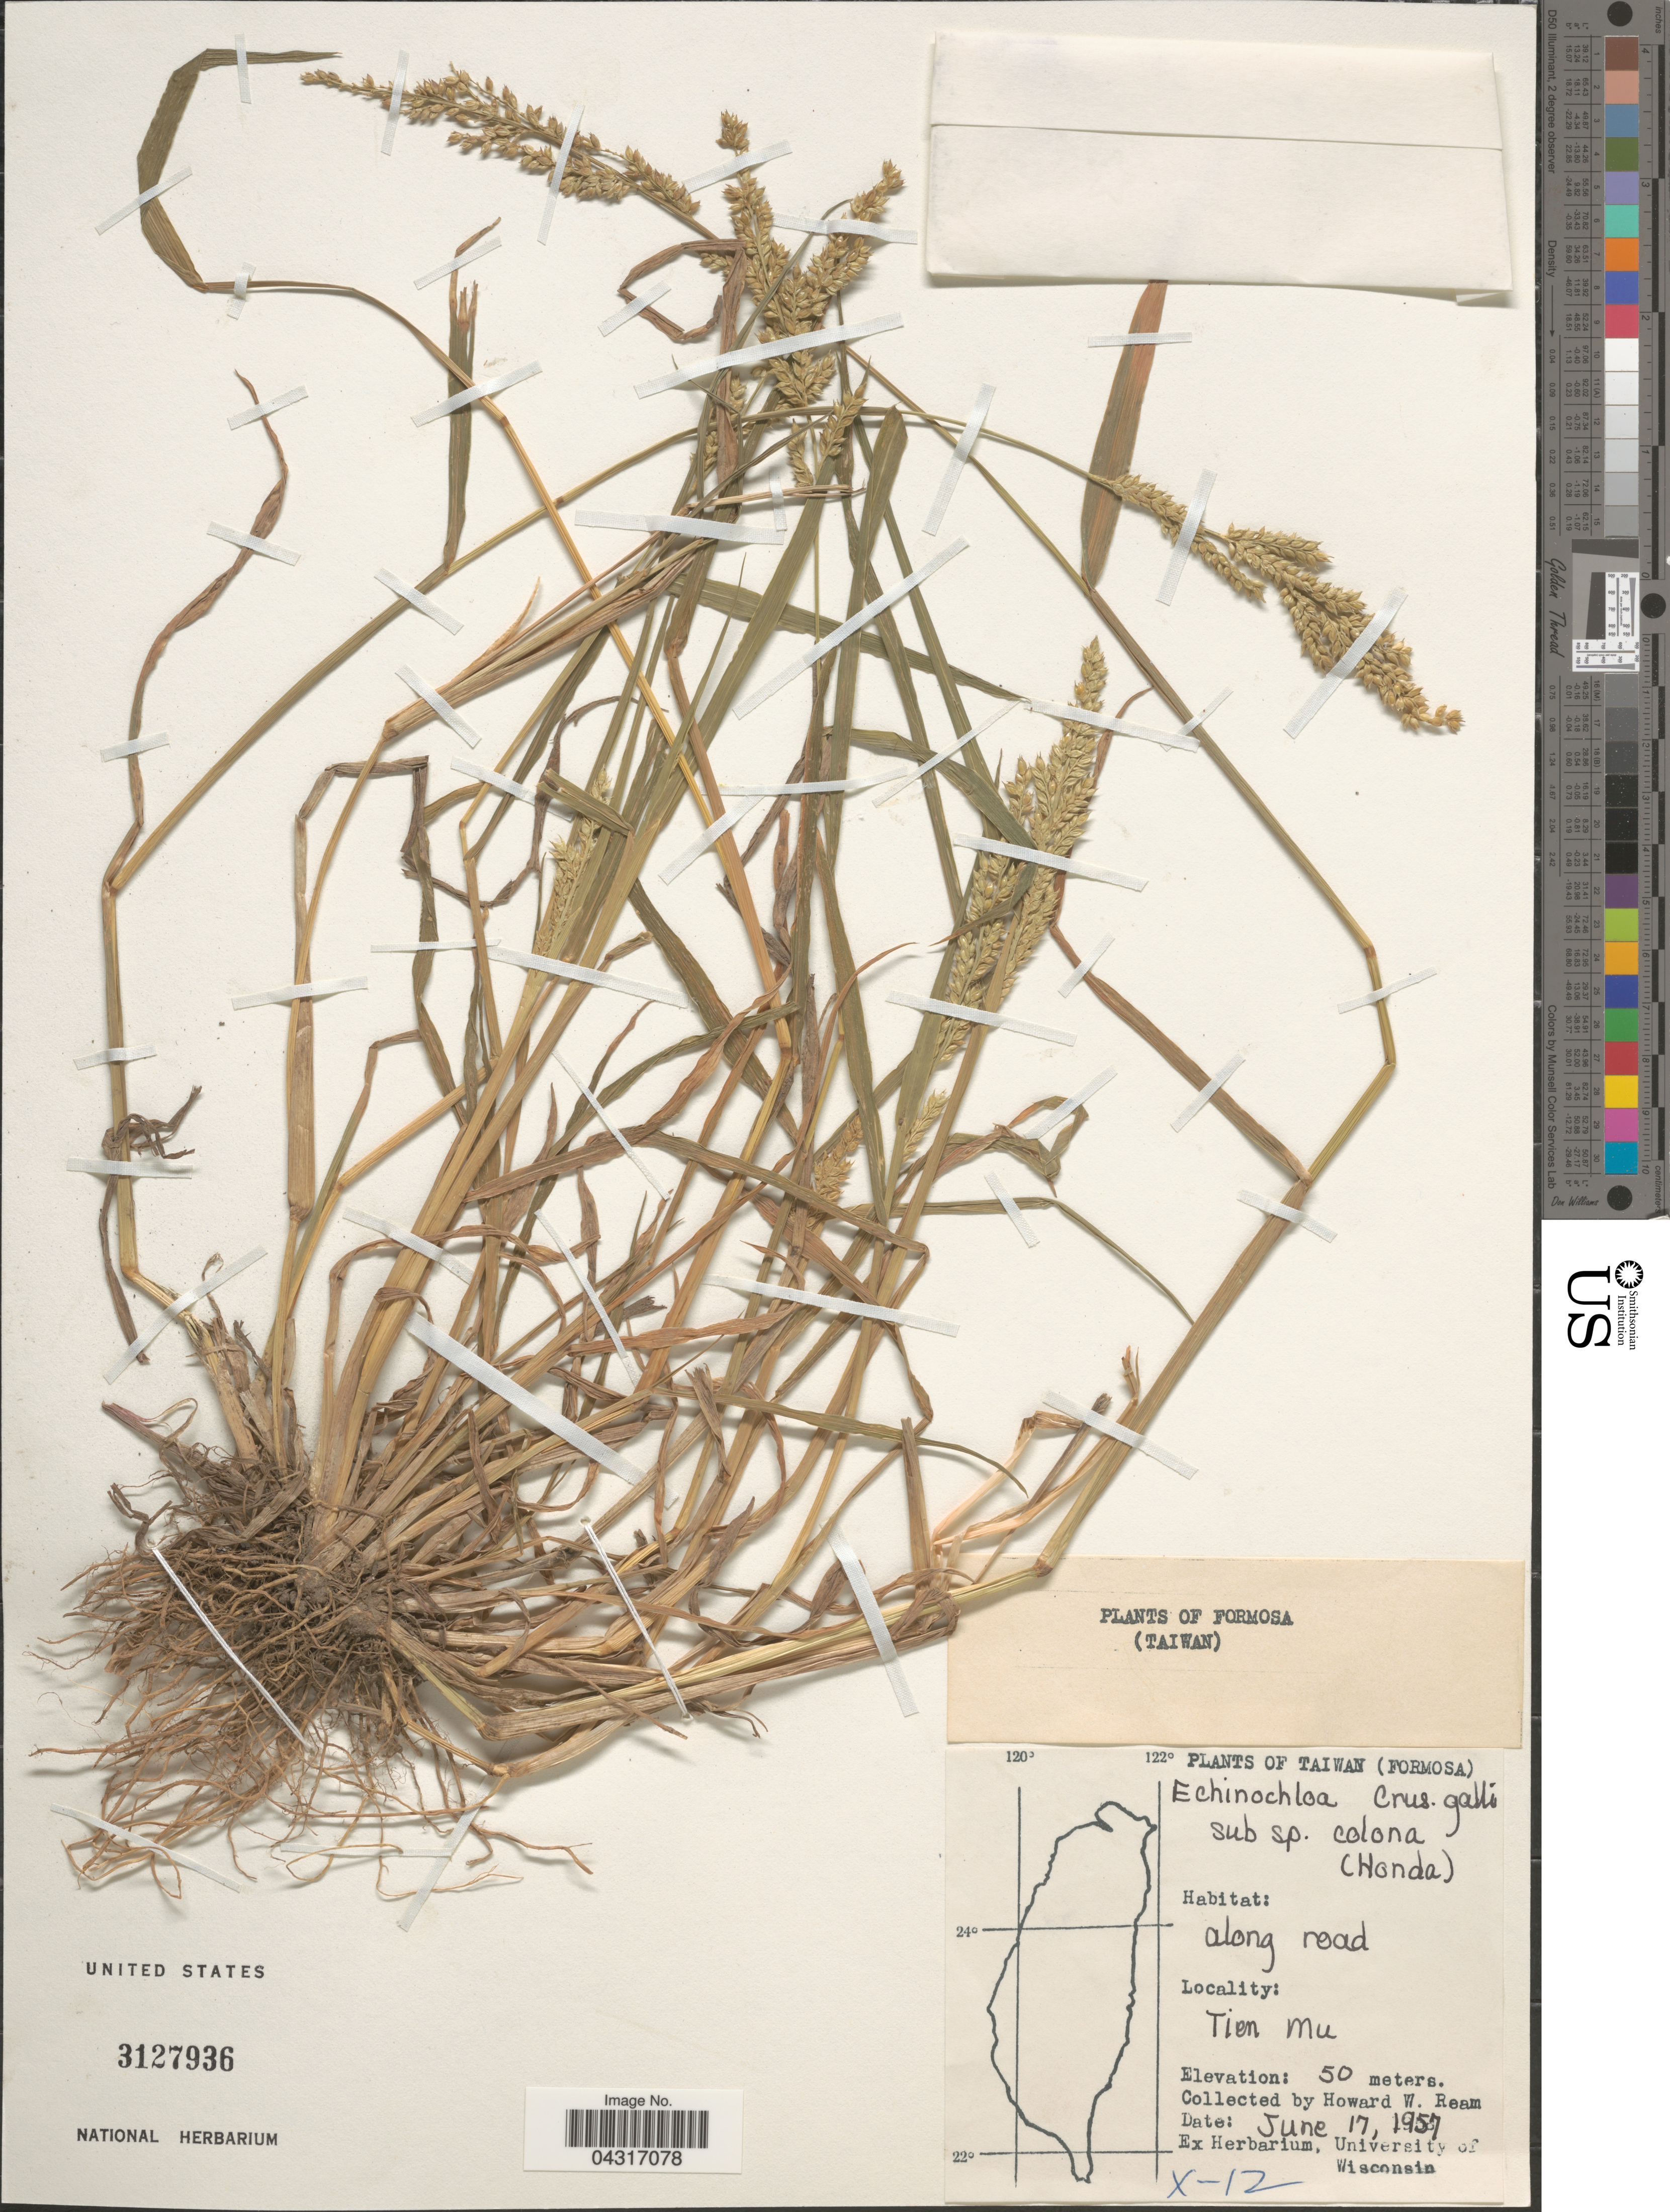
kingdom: Plantae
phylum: Tracheophyta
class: Liliopsida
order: Poales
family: Poaceae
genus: Echinochloa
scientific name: Echinochloa colona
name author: (L.) Link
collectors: H. Ream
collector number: X-12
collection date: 1957-06-17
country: Taiwan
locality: (Formosa). Tien Mu.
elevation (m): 50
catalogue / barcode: US 3127936